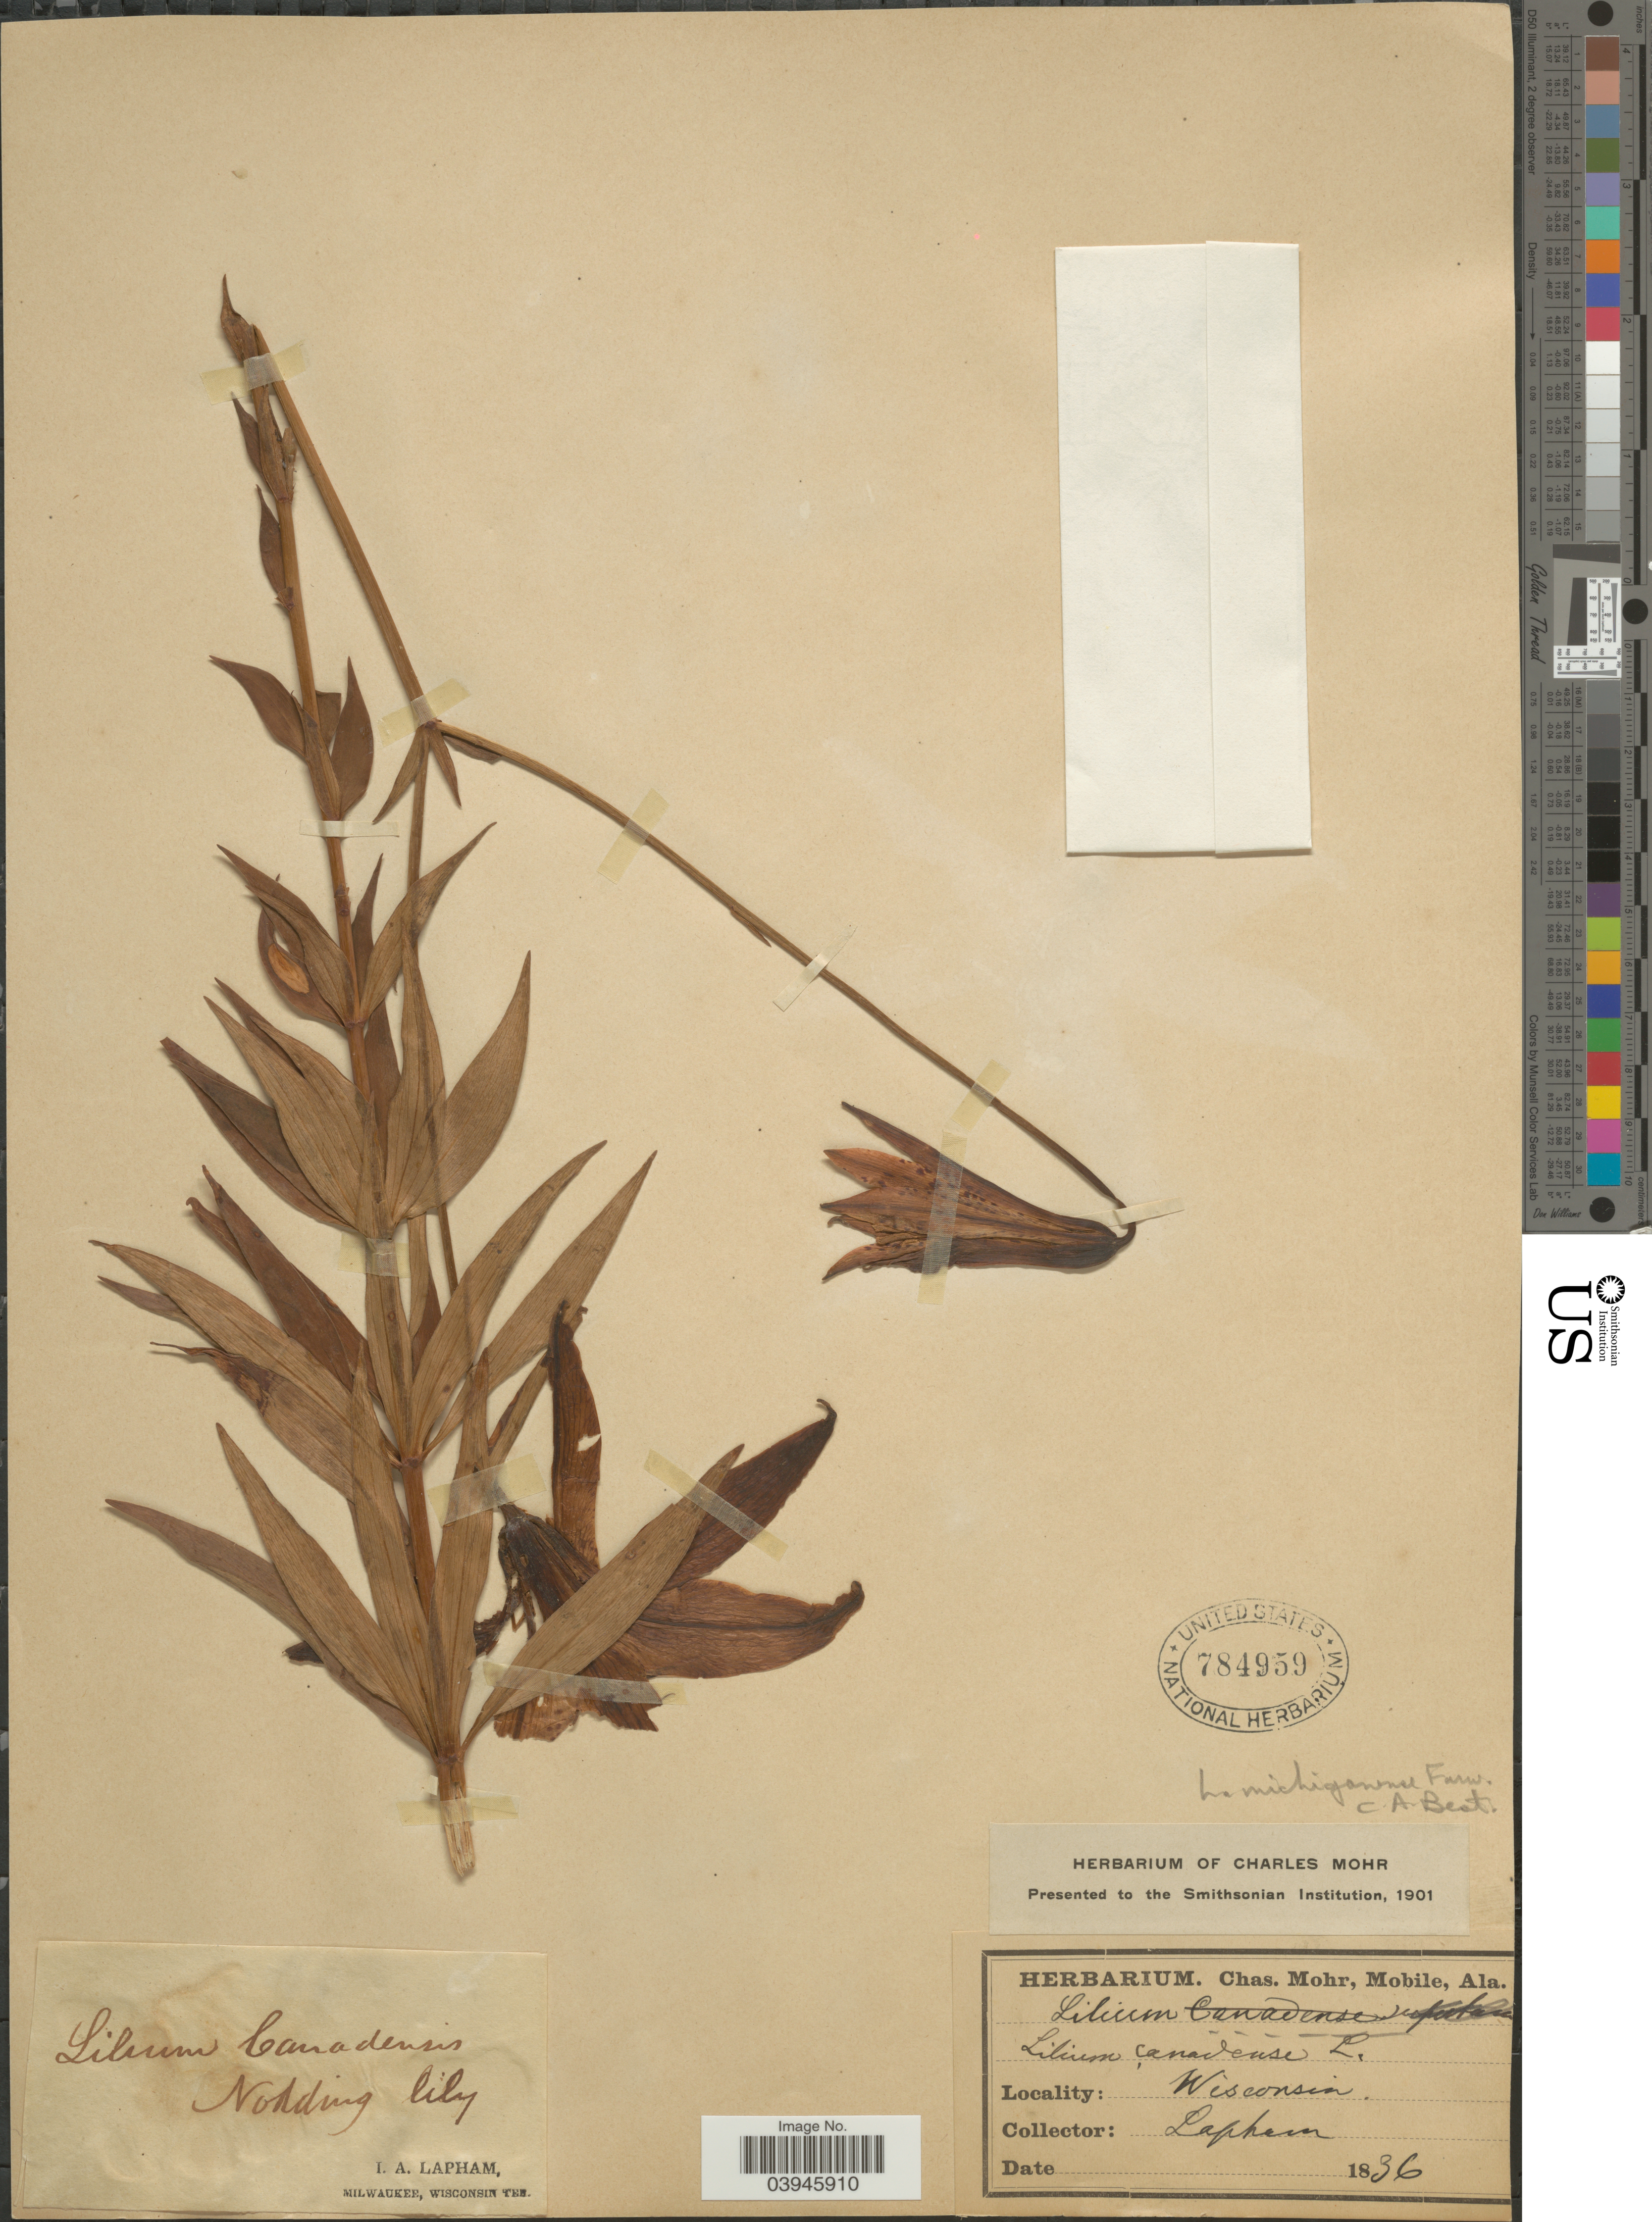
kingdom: Plantae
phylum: Tracheophyta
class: Liliopsida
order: Liliales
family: Liliaceae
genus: Lilium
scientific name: Lilium michiganense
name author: Farw.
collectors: I. Lapham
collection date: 1836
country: United States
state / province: Wisconsin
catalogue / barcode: US 784959